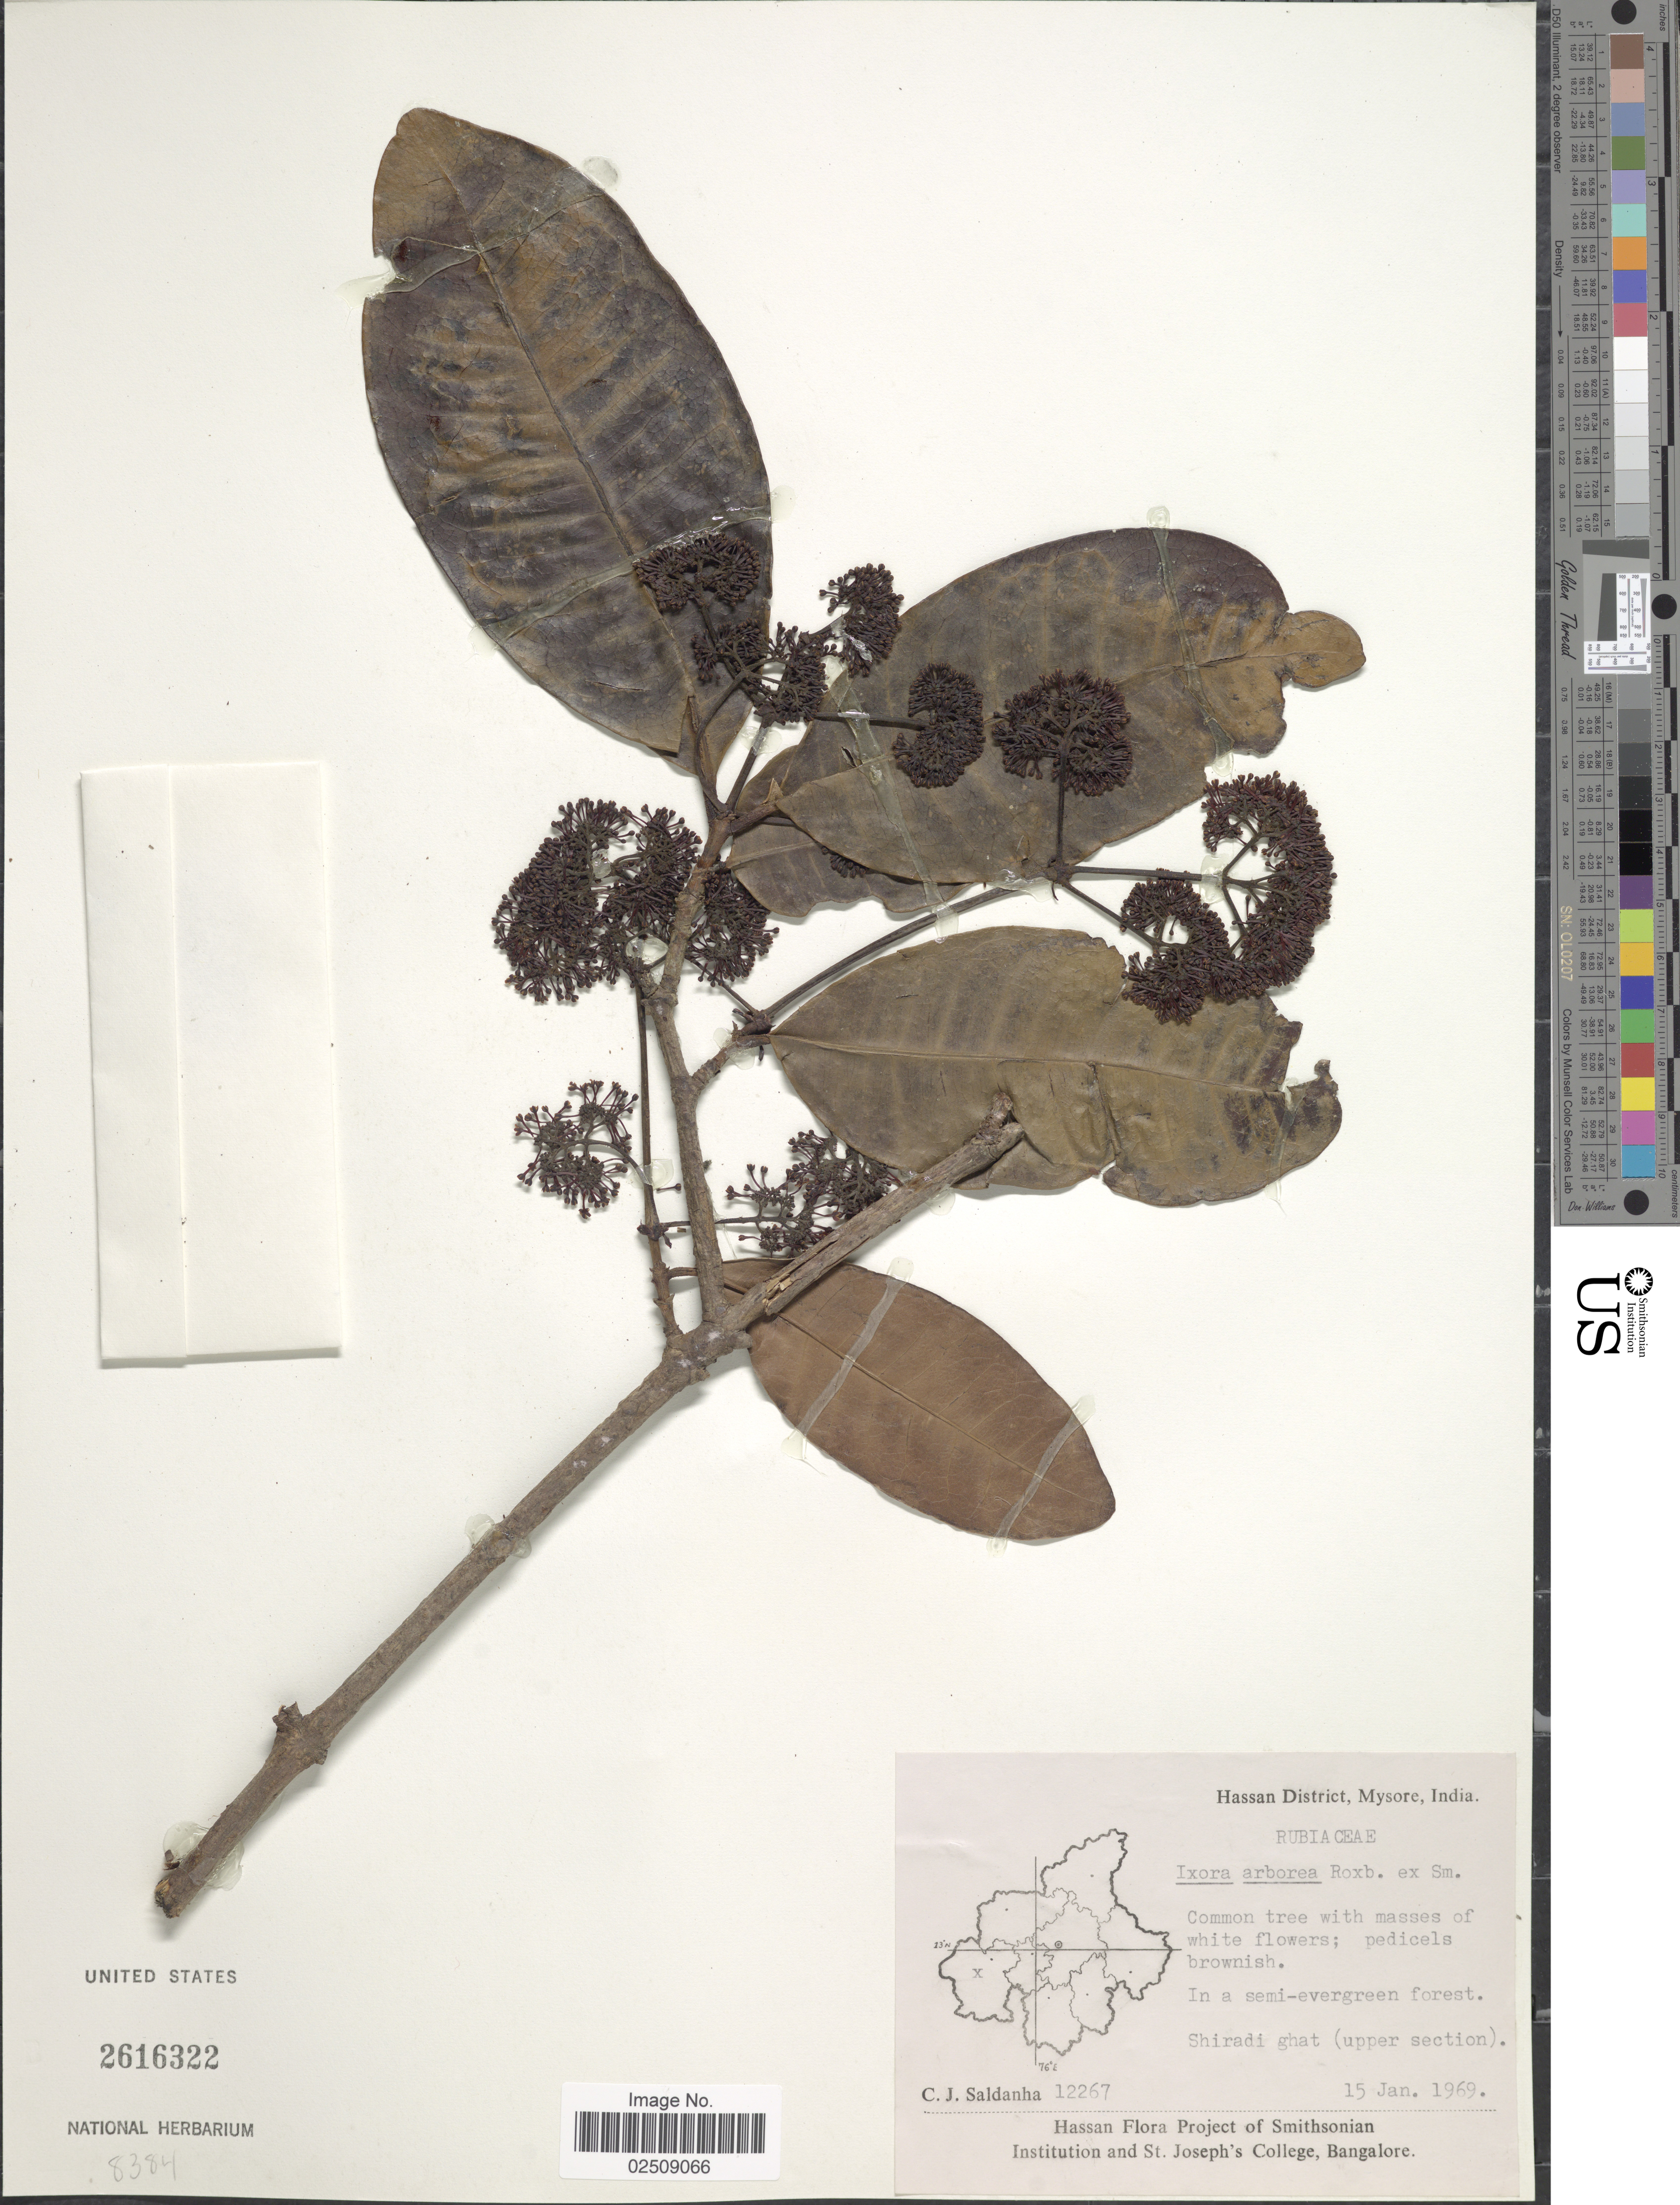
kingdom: Plantae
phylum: Tracheophyta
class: Magnoliopsida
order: Gentianales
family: Rubiaceae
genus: Ixora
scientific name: Ixora arborea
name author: Blanco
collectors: C. J. Saldanha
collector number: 12267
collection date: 1969-01-15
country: India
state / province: Karnataka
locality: Hassan District, Mysore. Shiradi ghat (upper section)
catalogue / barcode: US 2616322